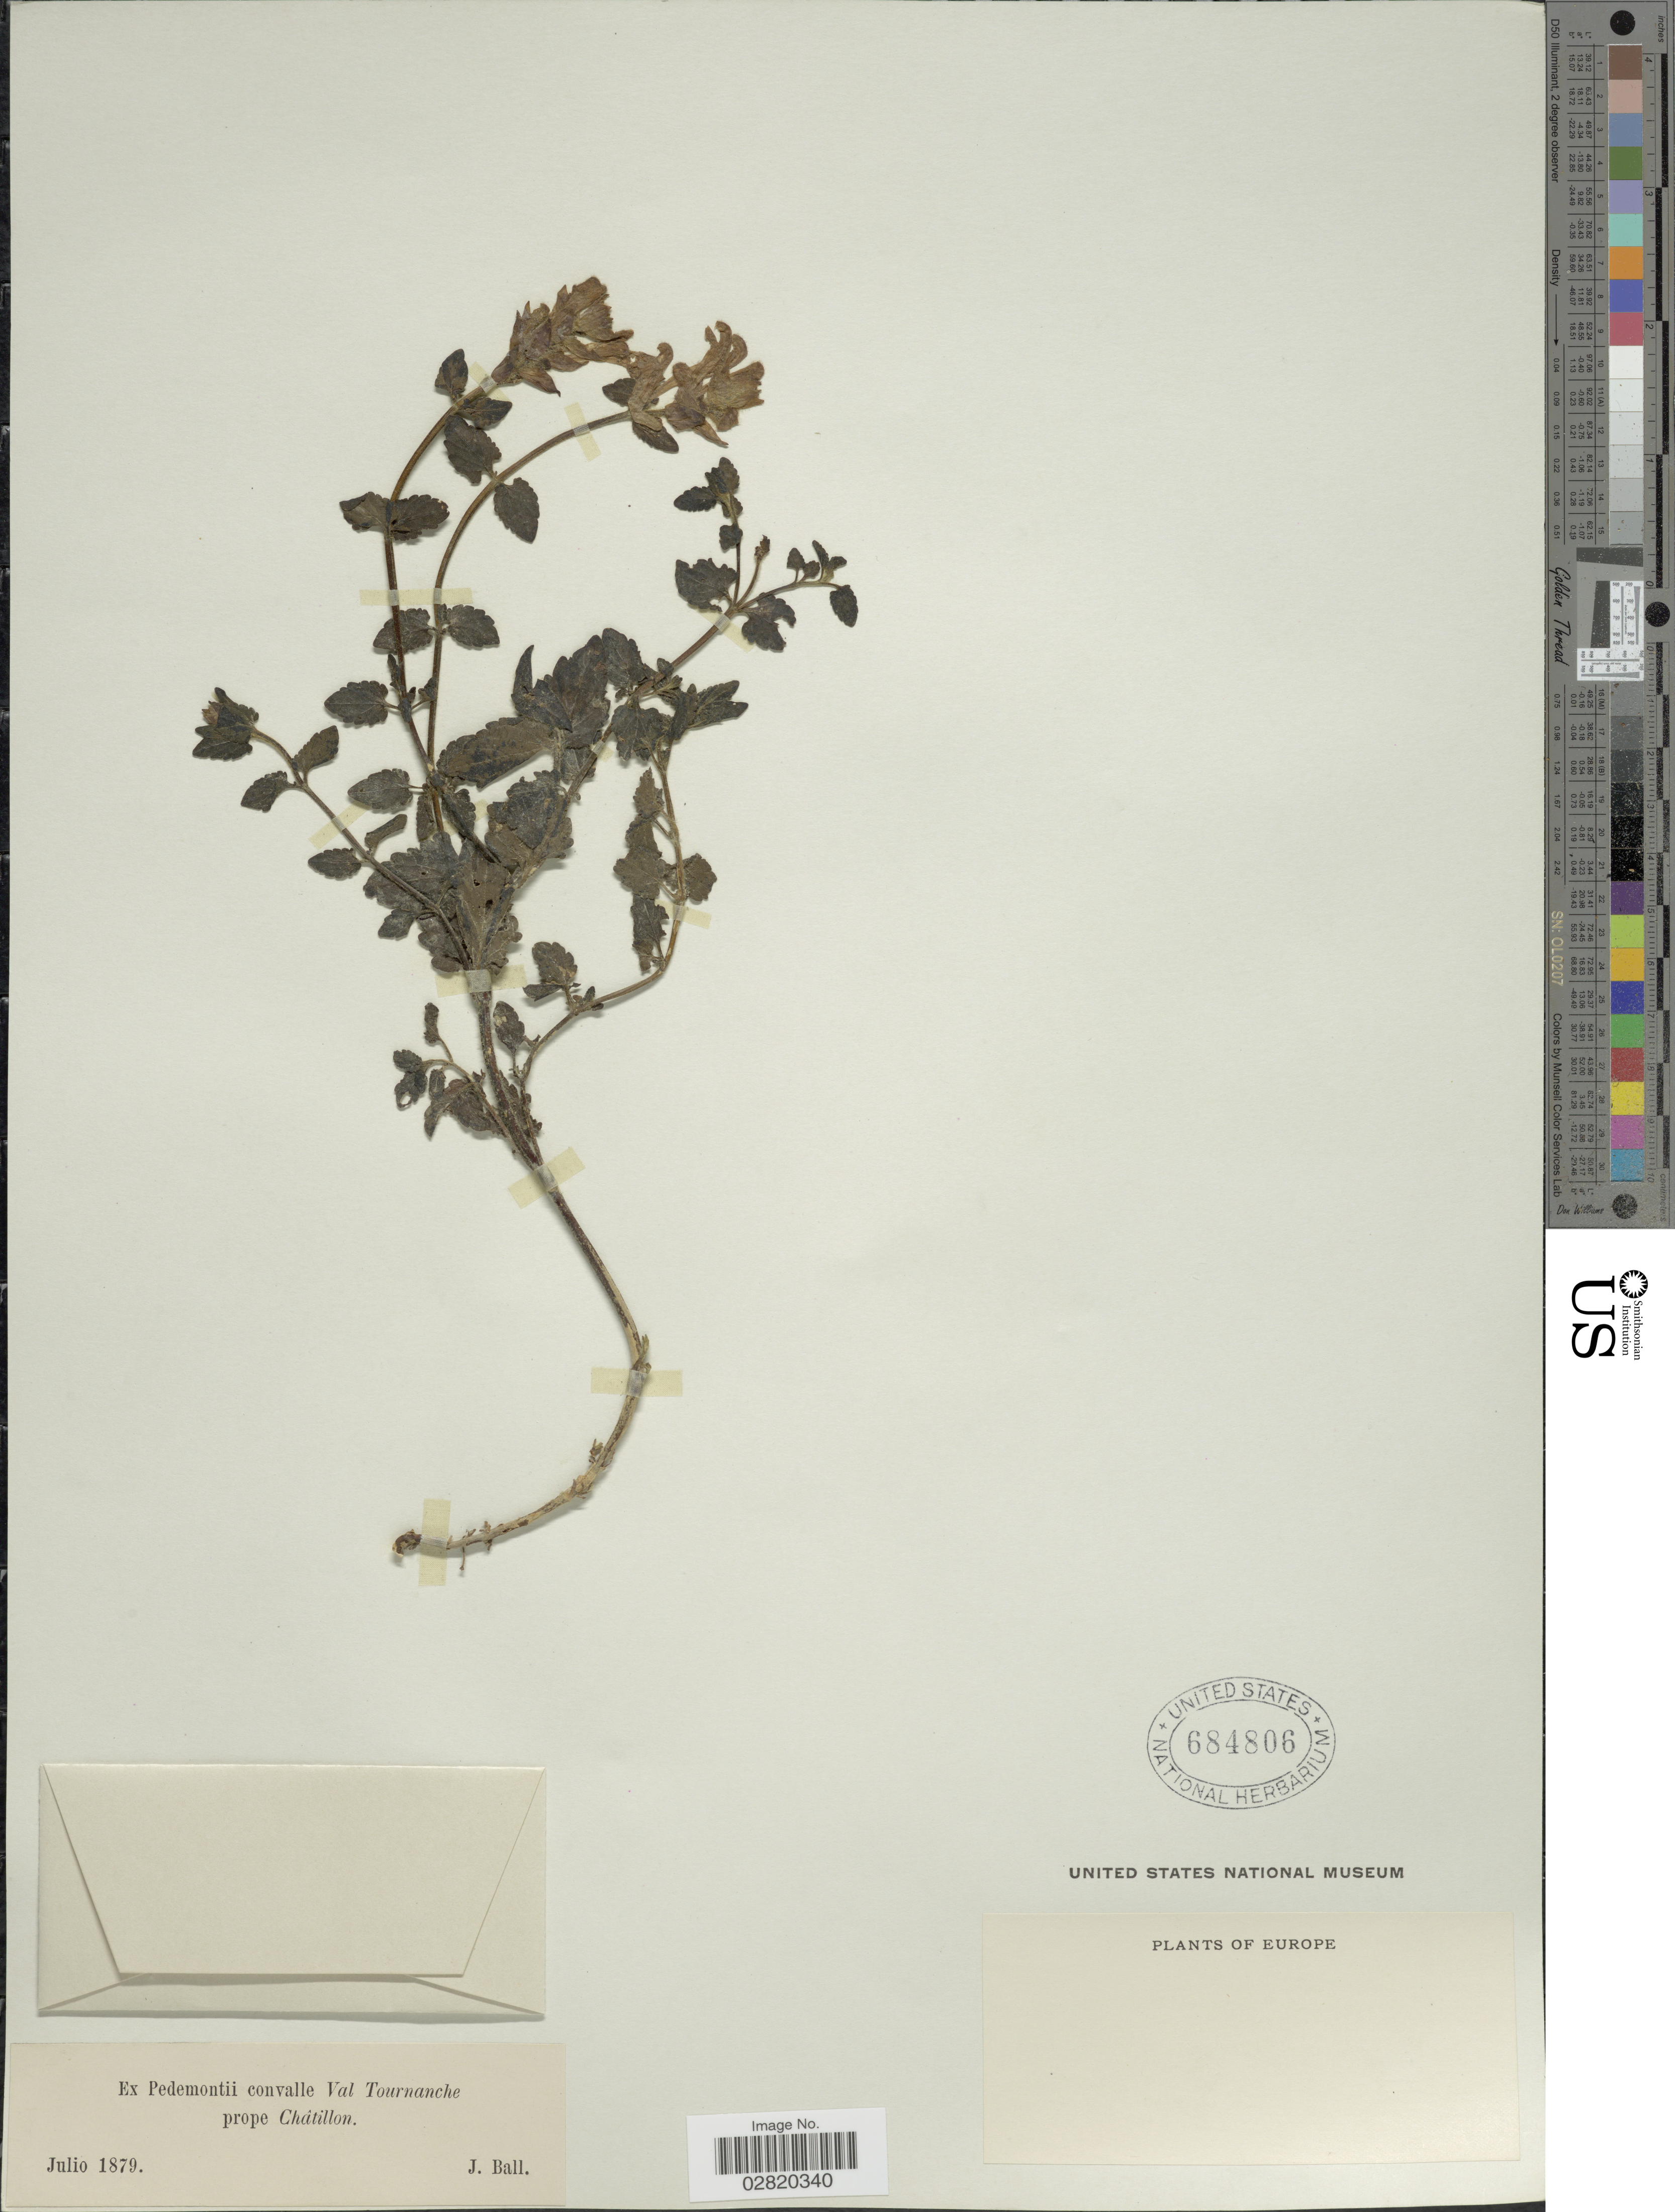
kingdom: Plantae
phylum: Tracheophyta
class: Magnoliopsida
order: Lamiales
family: Lamiaceae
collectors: J. Ball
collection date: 1879-07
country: Italy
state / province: Piedmont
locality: Europe. Ex pedemontii convalle Val Tournanche prope Châtillon.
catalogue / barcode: US 684806